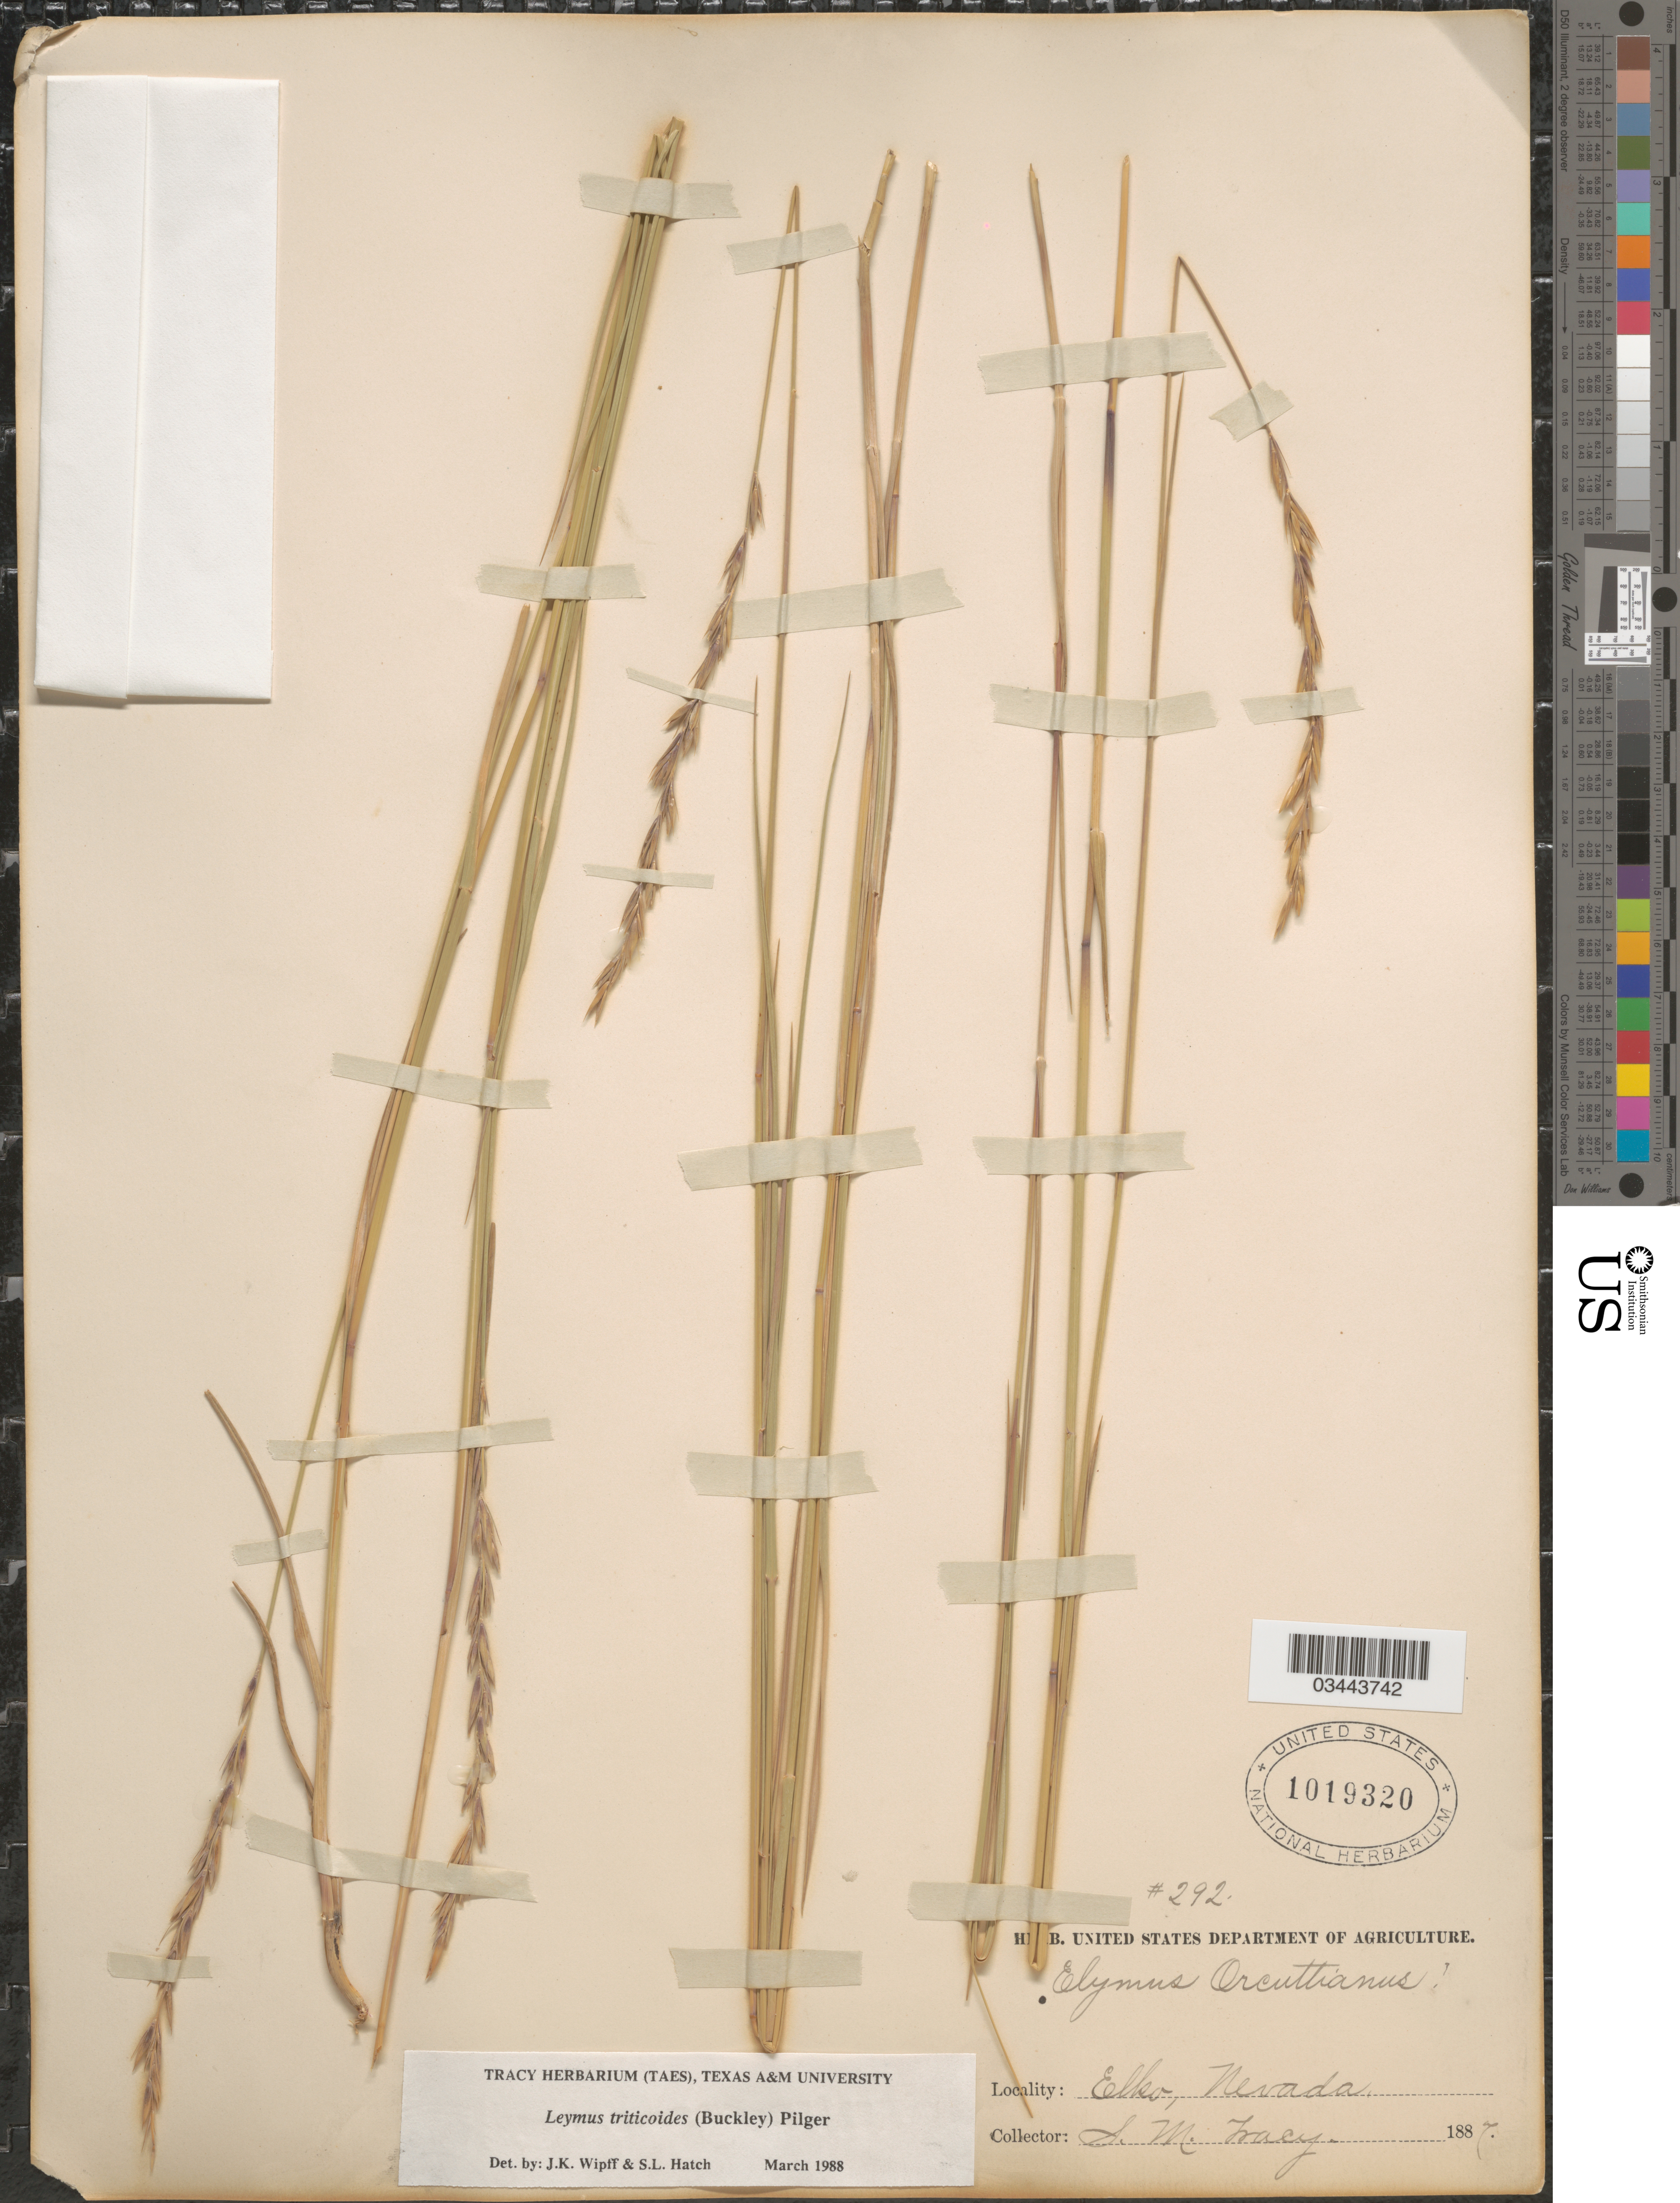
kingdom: Plantae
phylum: Tracheophyta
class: Liliopsida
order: Poales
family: Poaceae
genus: Leymus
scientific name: Leymus triticoides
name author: (Buckley) Pilg.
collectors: S. M. Tracy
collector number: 292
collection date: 1887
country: United States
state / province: Nevada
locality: Elko.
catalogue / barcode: US 1019320